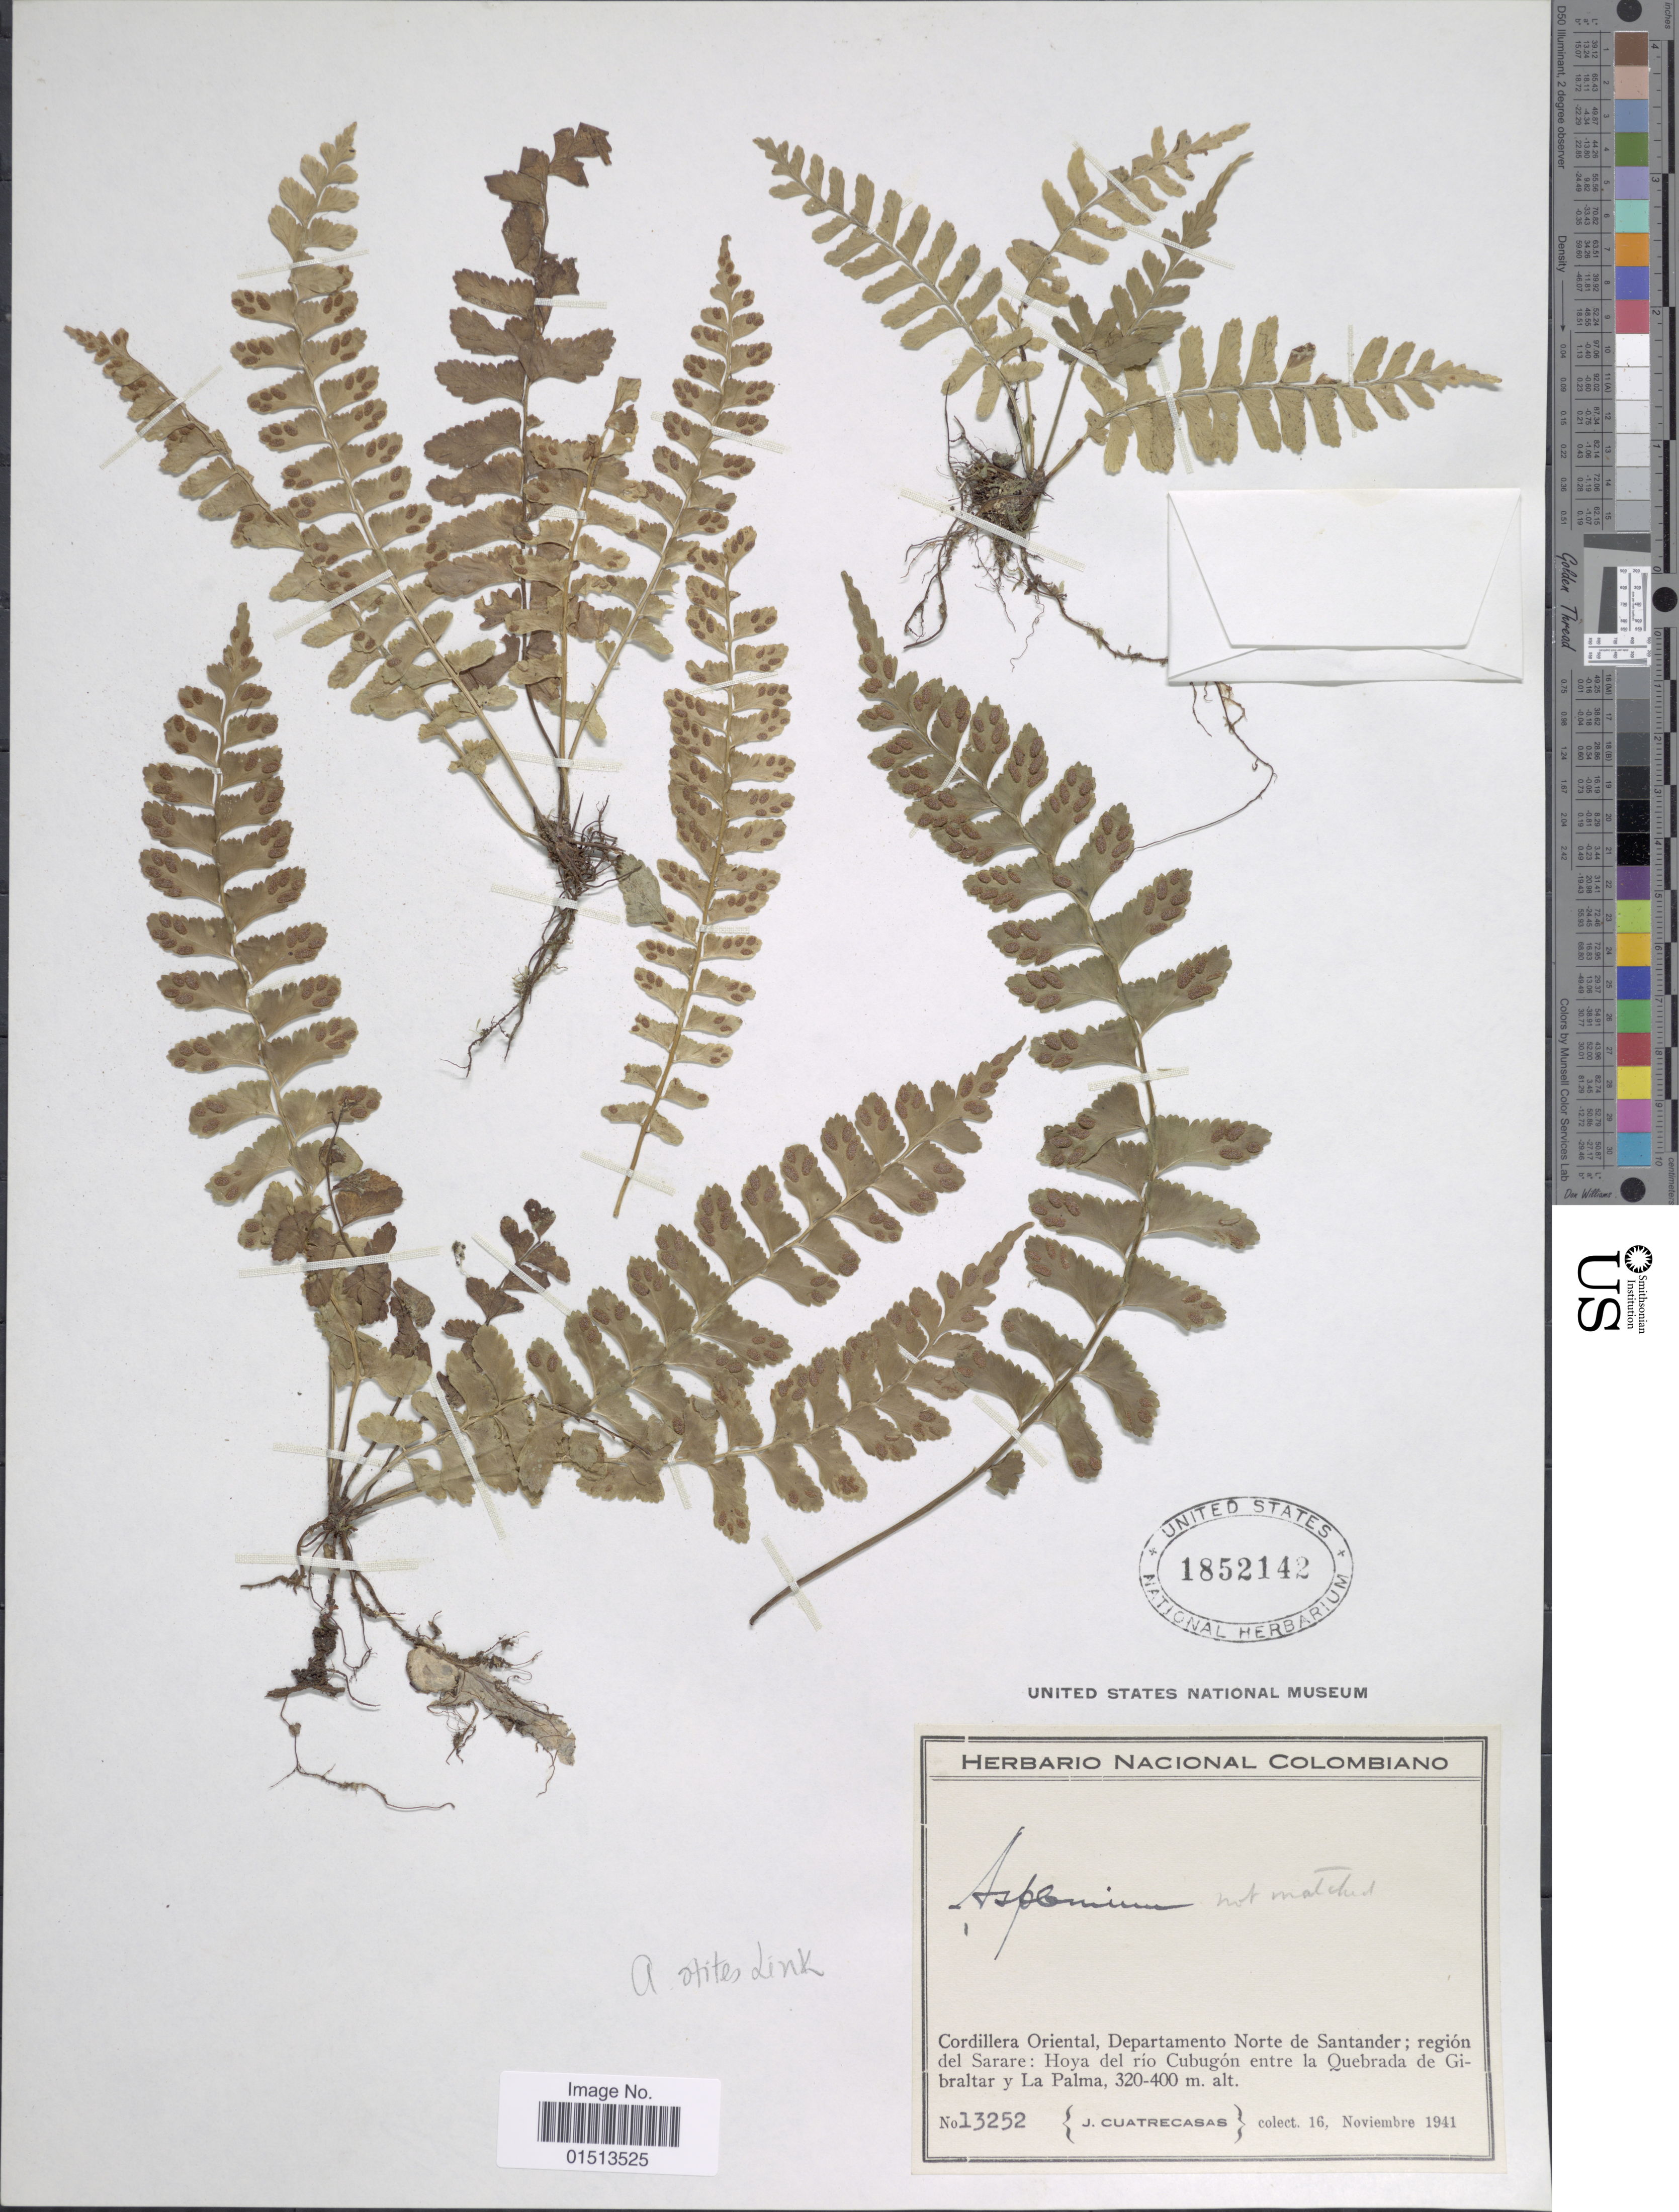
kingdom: Plantae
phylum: Tracheophyta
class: Polypodiopsida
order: Polypodiales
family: Aspleniaceae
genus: Asplenium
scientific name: Asplenium otites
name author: Link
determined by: Reis, A.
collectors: J. Cuatrecasas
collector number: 13252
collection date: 1941-11-16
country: Colombia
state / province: Norte de Santander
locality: Cordillera Oriental; region del Sarare: Hoya del rio Cubugón entre la Quebrada de Gibraltar y La Palma.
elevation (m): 320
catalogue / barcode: US 1852142